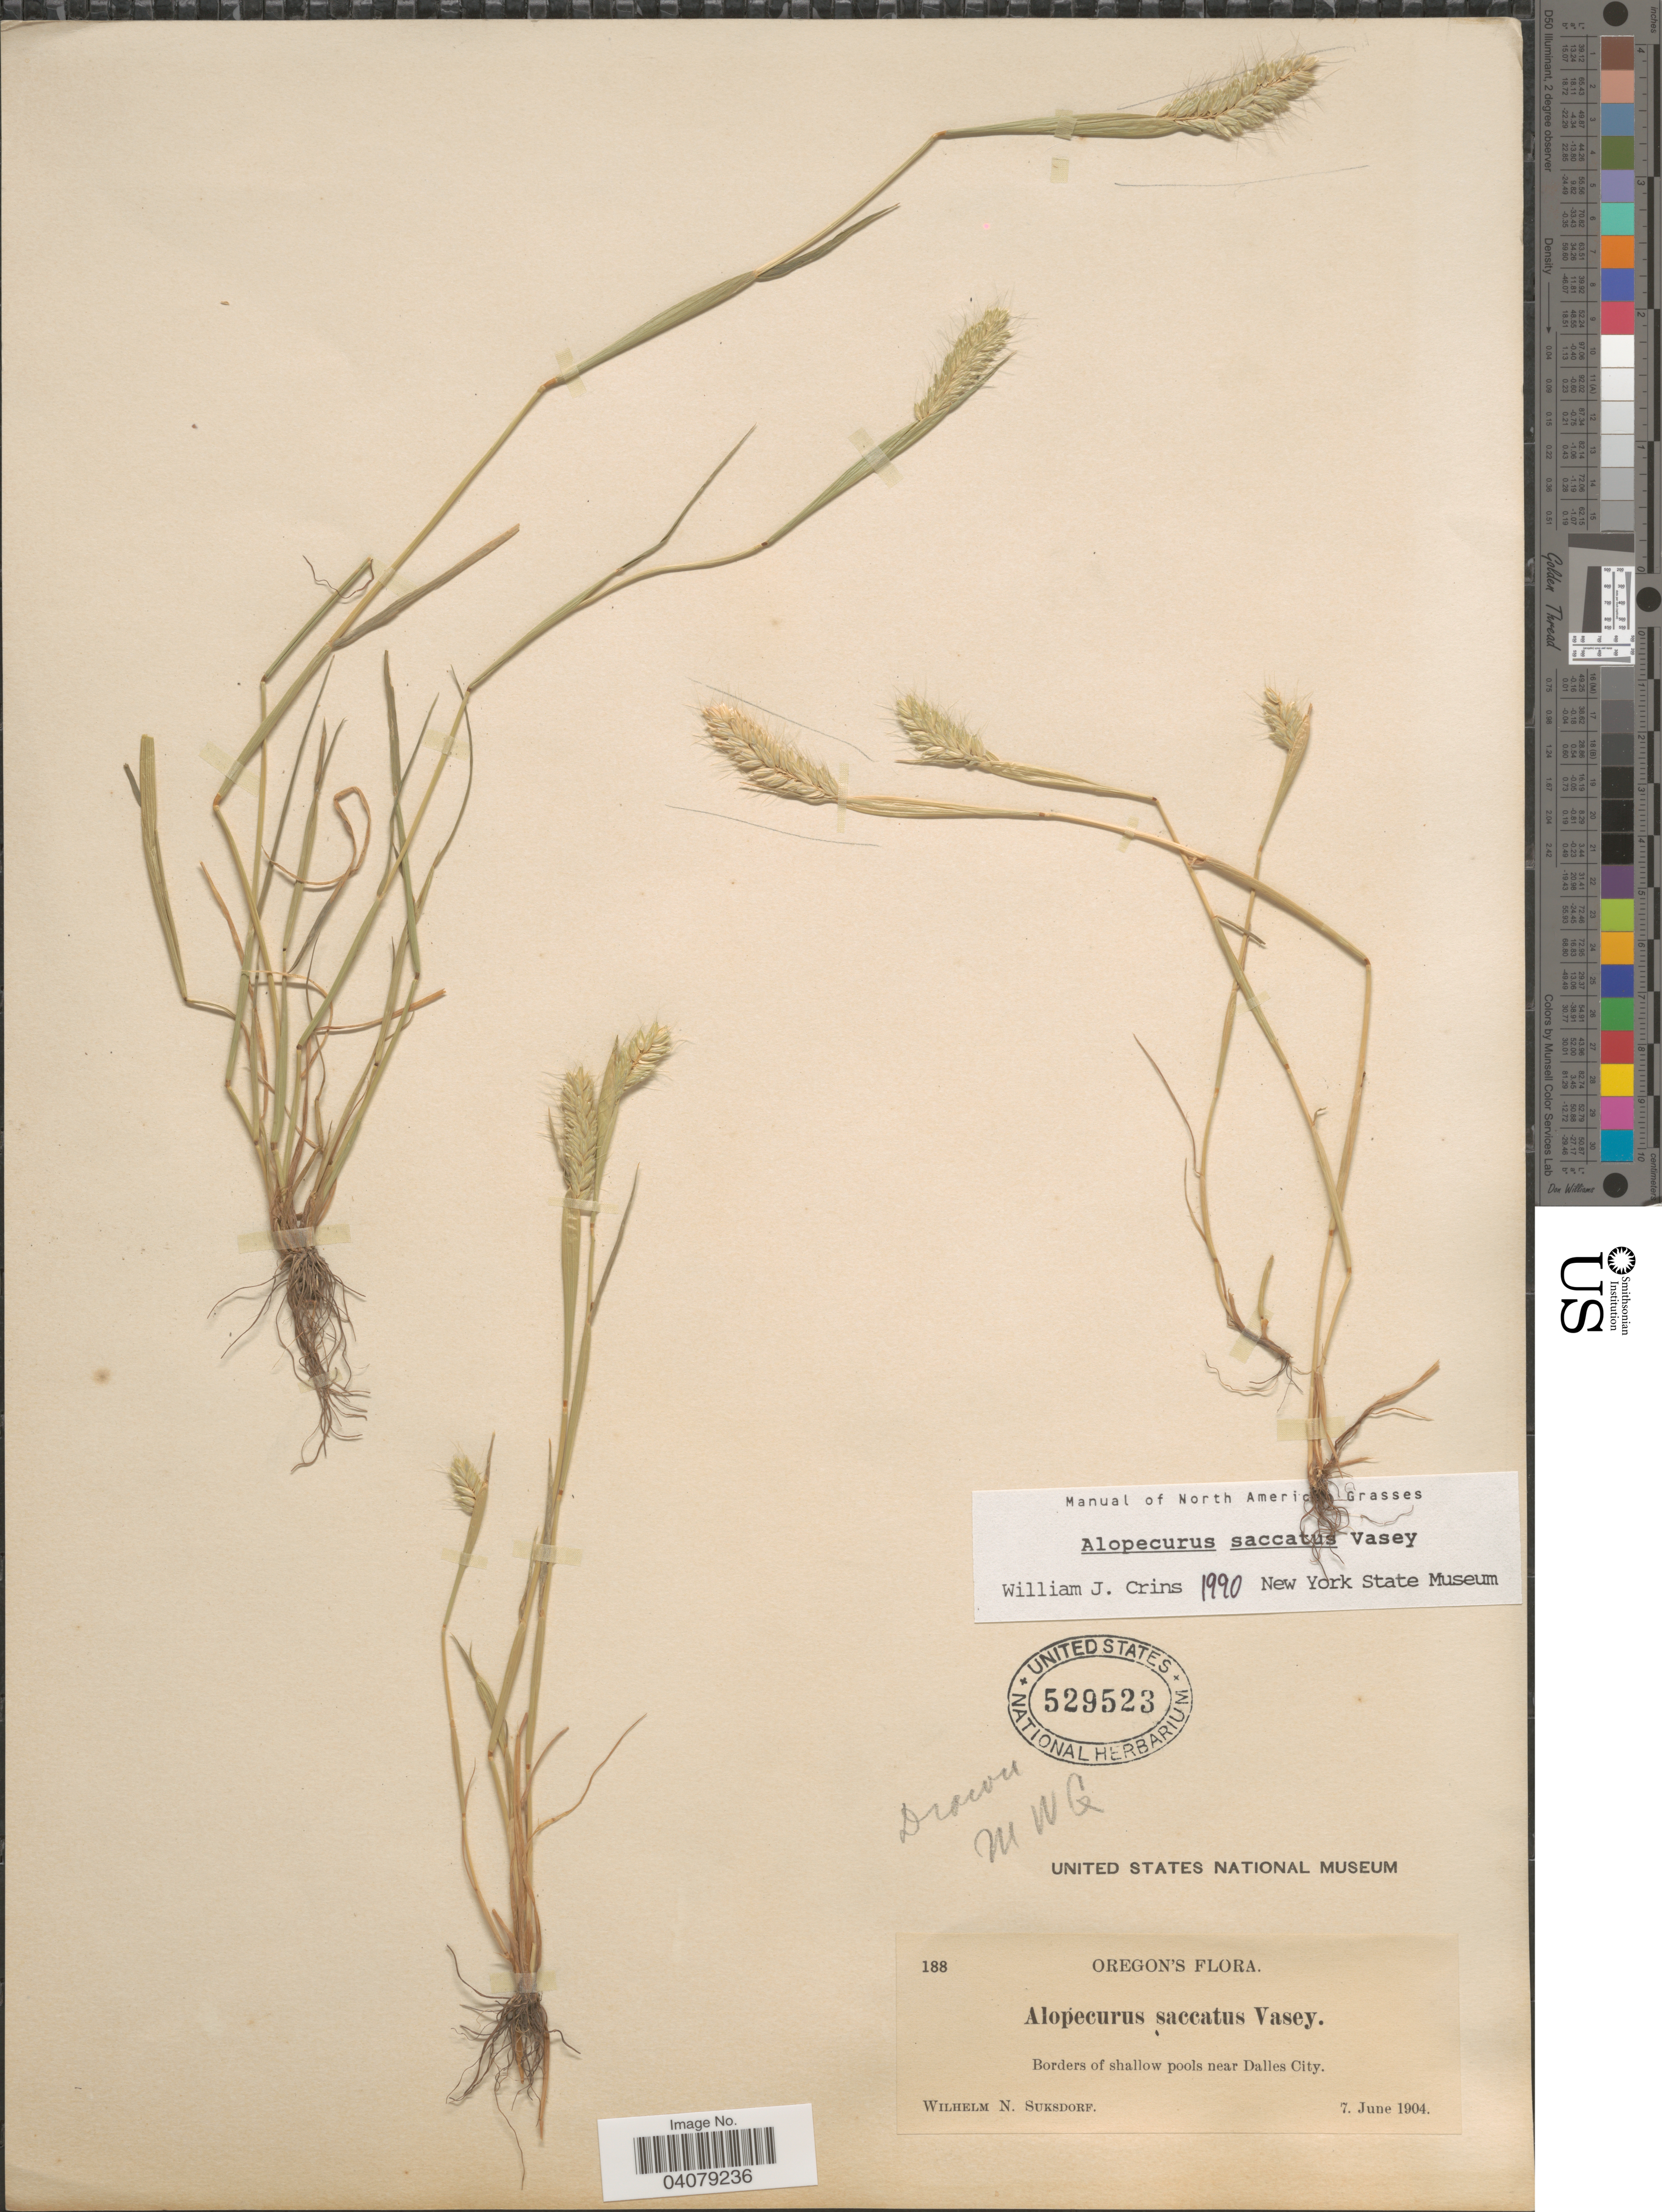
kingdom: Plantae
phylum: Tracheophyta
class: Liliopsida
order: Poales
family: Poaceae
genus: Alopecurus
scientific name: Alopecurus saccatus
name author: Vasey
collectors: W. N. Suksdorf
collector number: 188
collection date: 1904-06-07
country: United States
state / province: Oregon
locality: Borders of shallow pools near Dalles City.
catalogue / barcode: US 529523